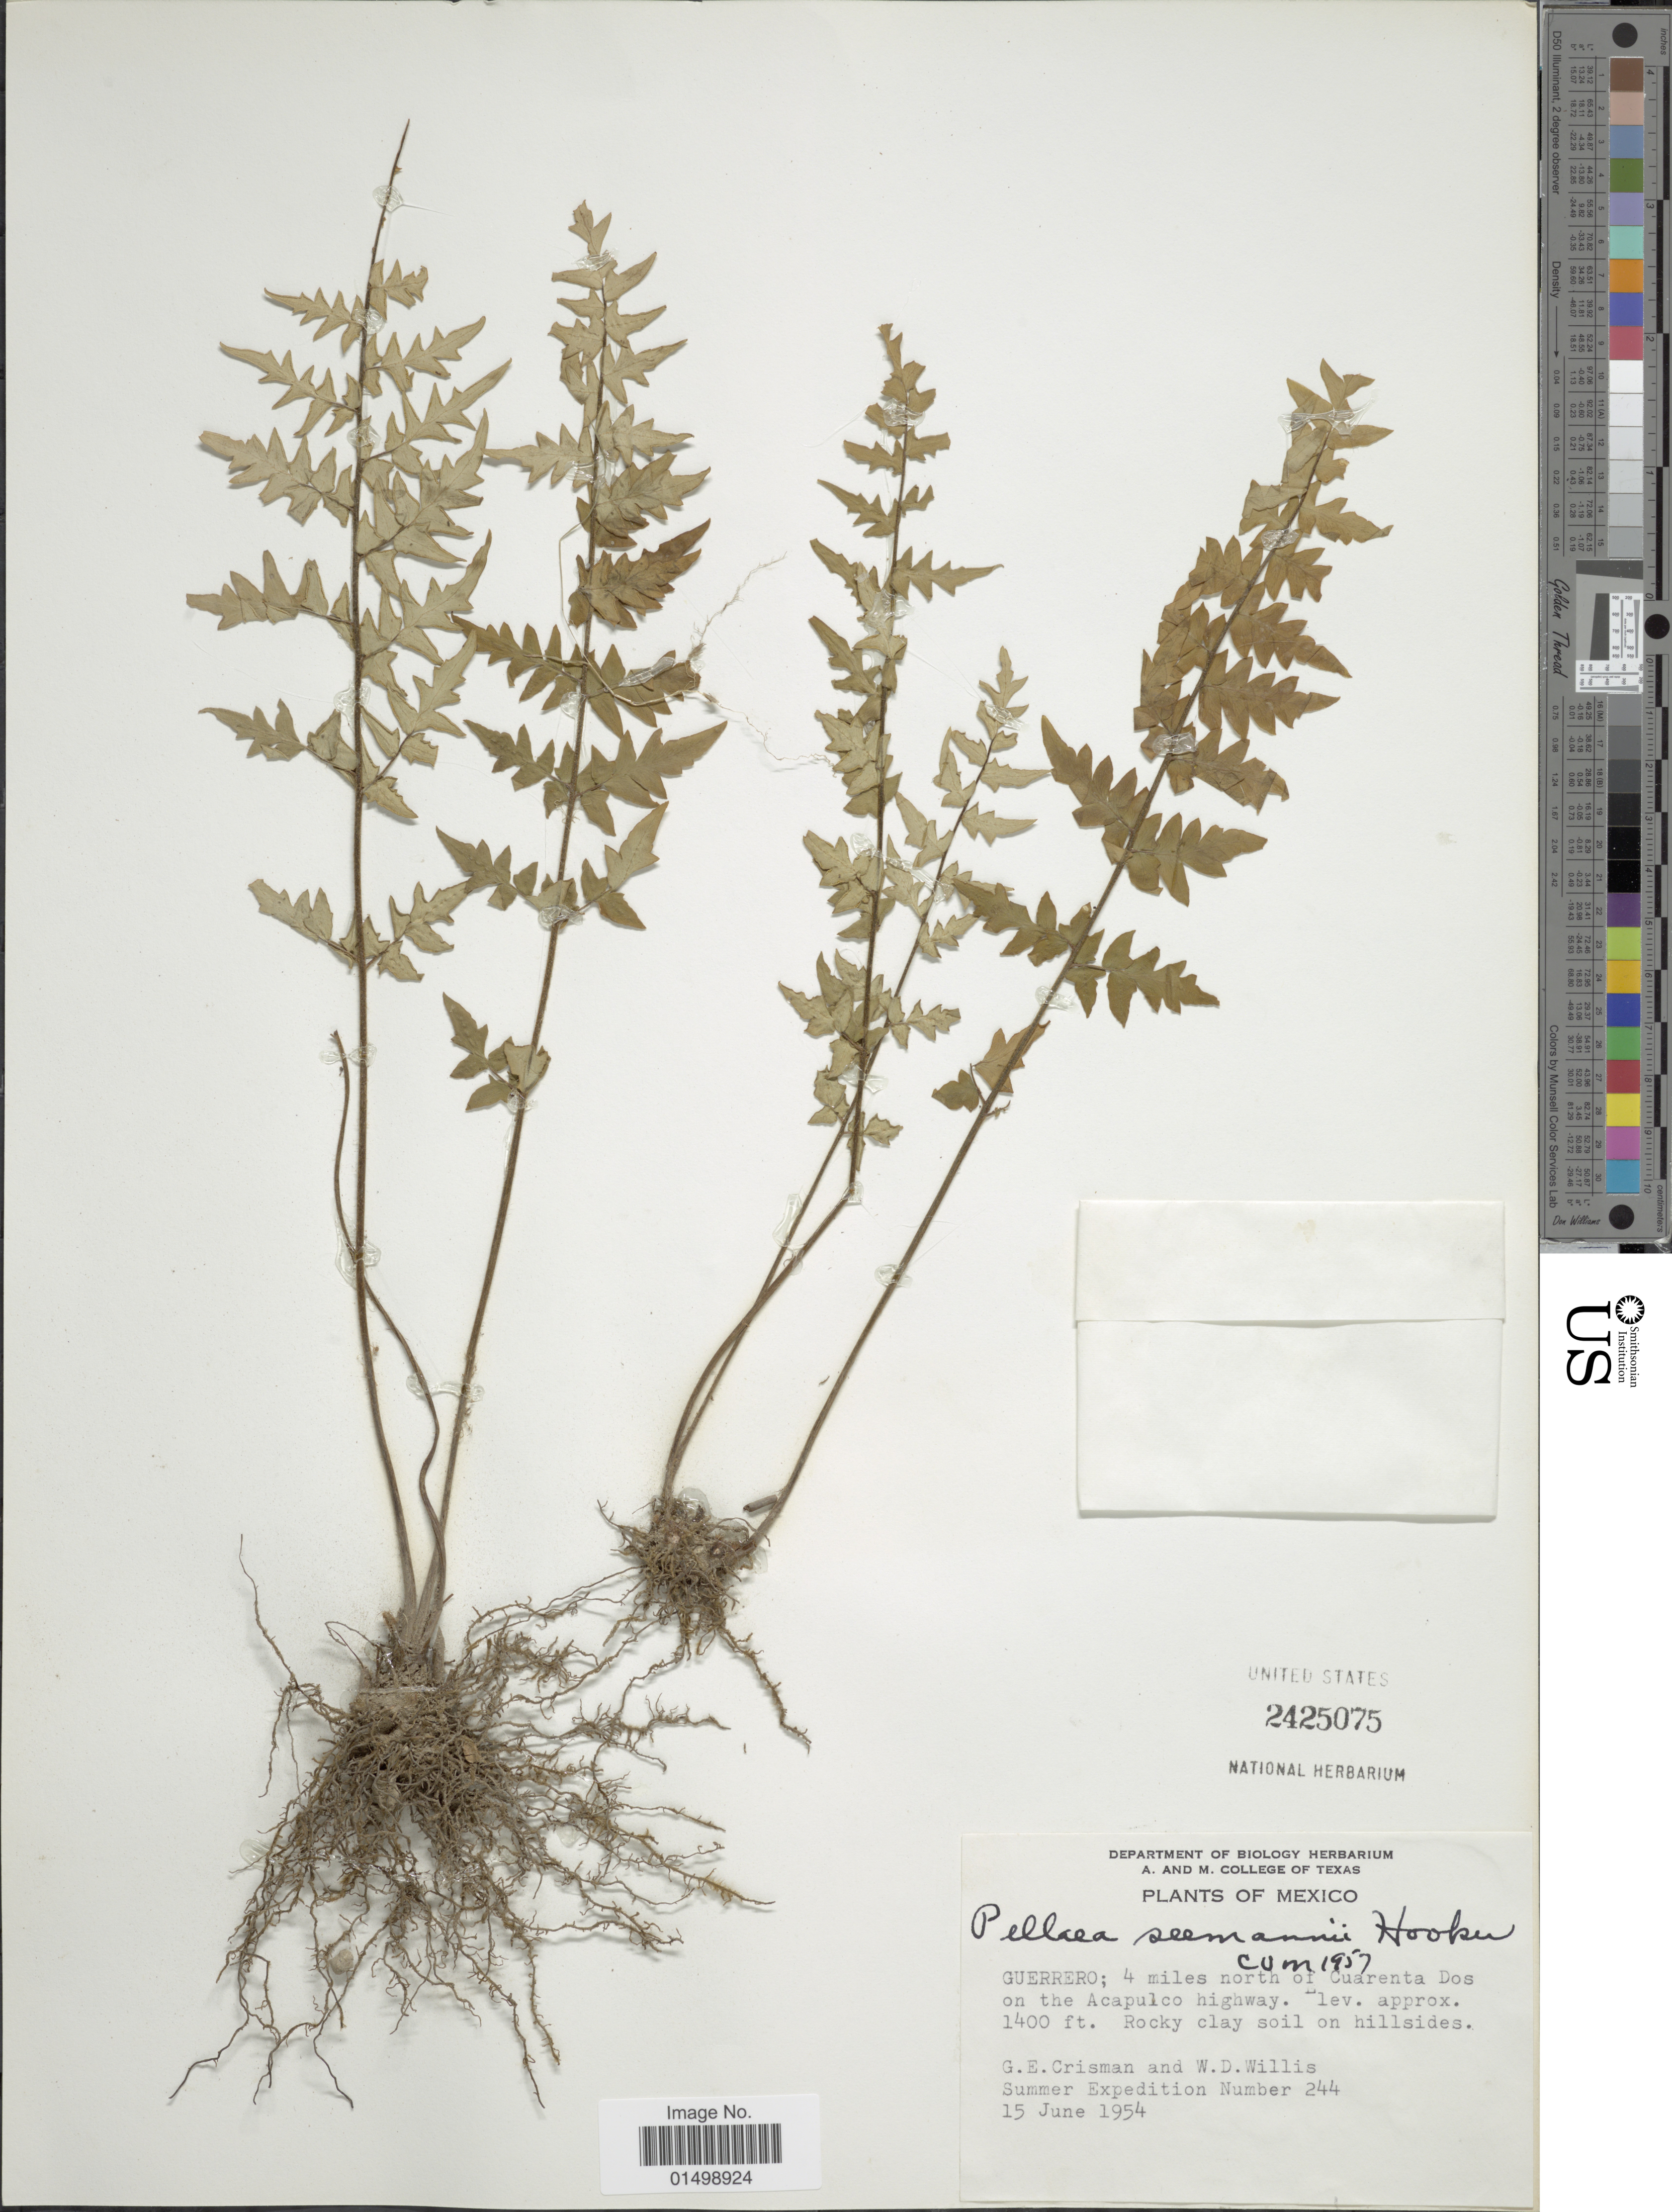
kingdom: Plantae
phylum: Tracheophyta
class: Polypodiopsida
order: Polypodiales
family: Pteridaceae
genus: Cheilanthes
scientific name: Cheilanthes lozanii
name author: (Maxon) R.M. Tryon & A.F. Tryon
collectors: G. Crisman & W. Willis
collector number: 244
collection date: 1954-06-15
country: Mexico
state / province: Guerrero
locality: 4 miles north of Cuarenta Dos on the Acapulco highway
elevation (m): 427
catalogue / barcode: US 2425075